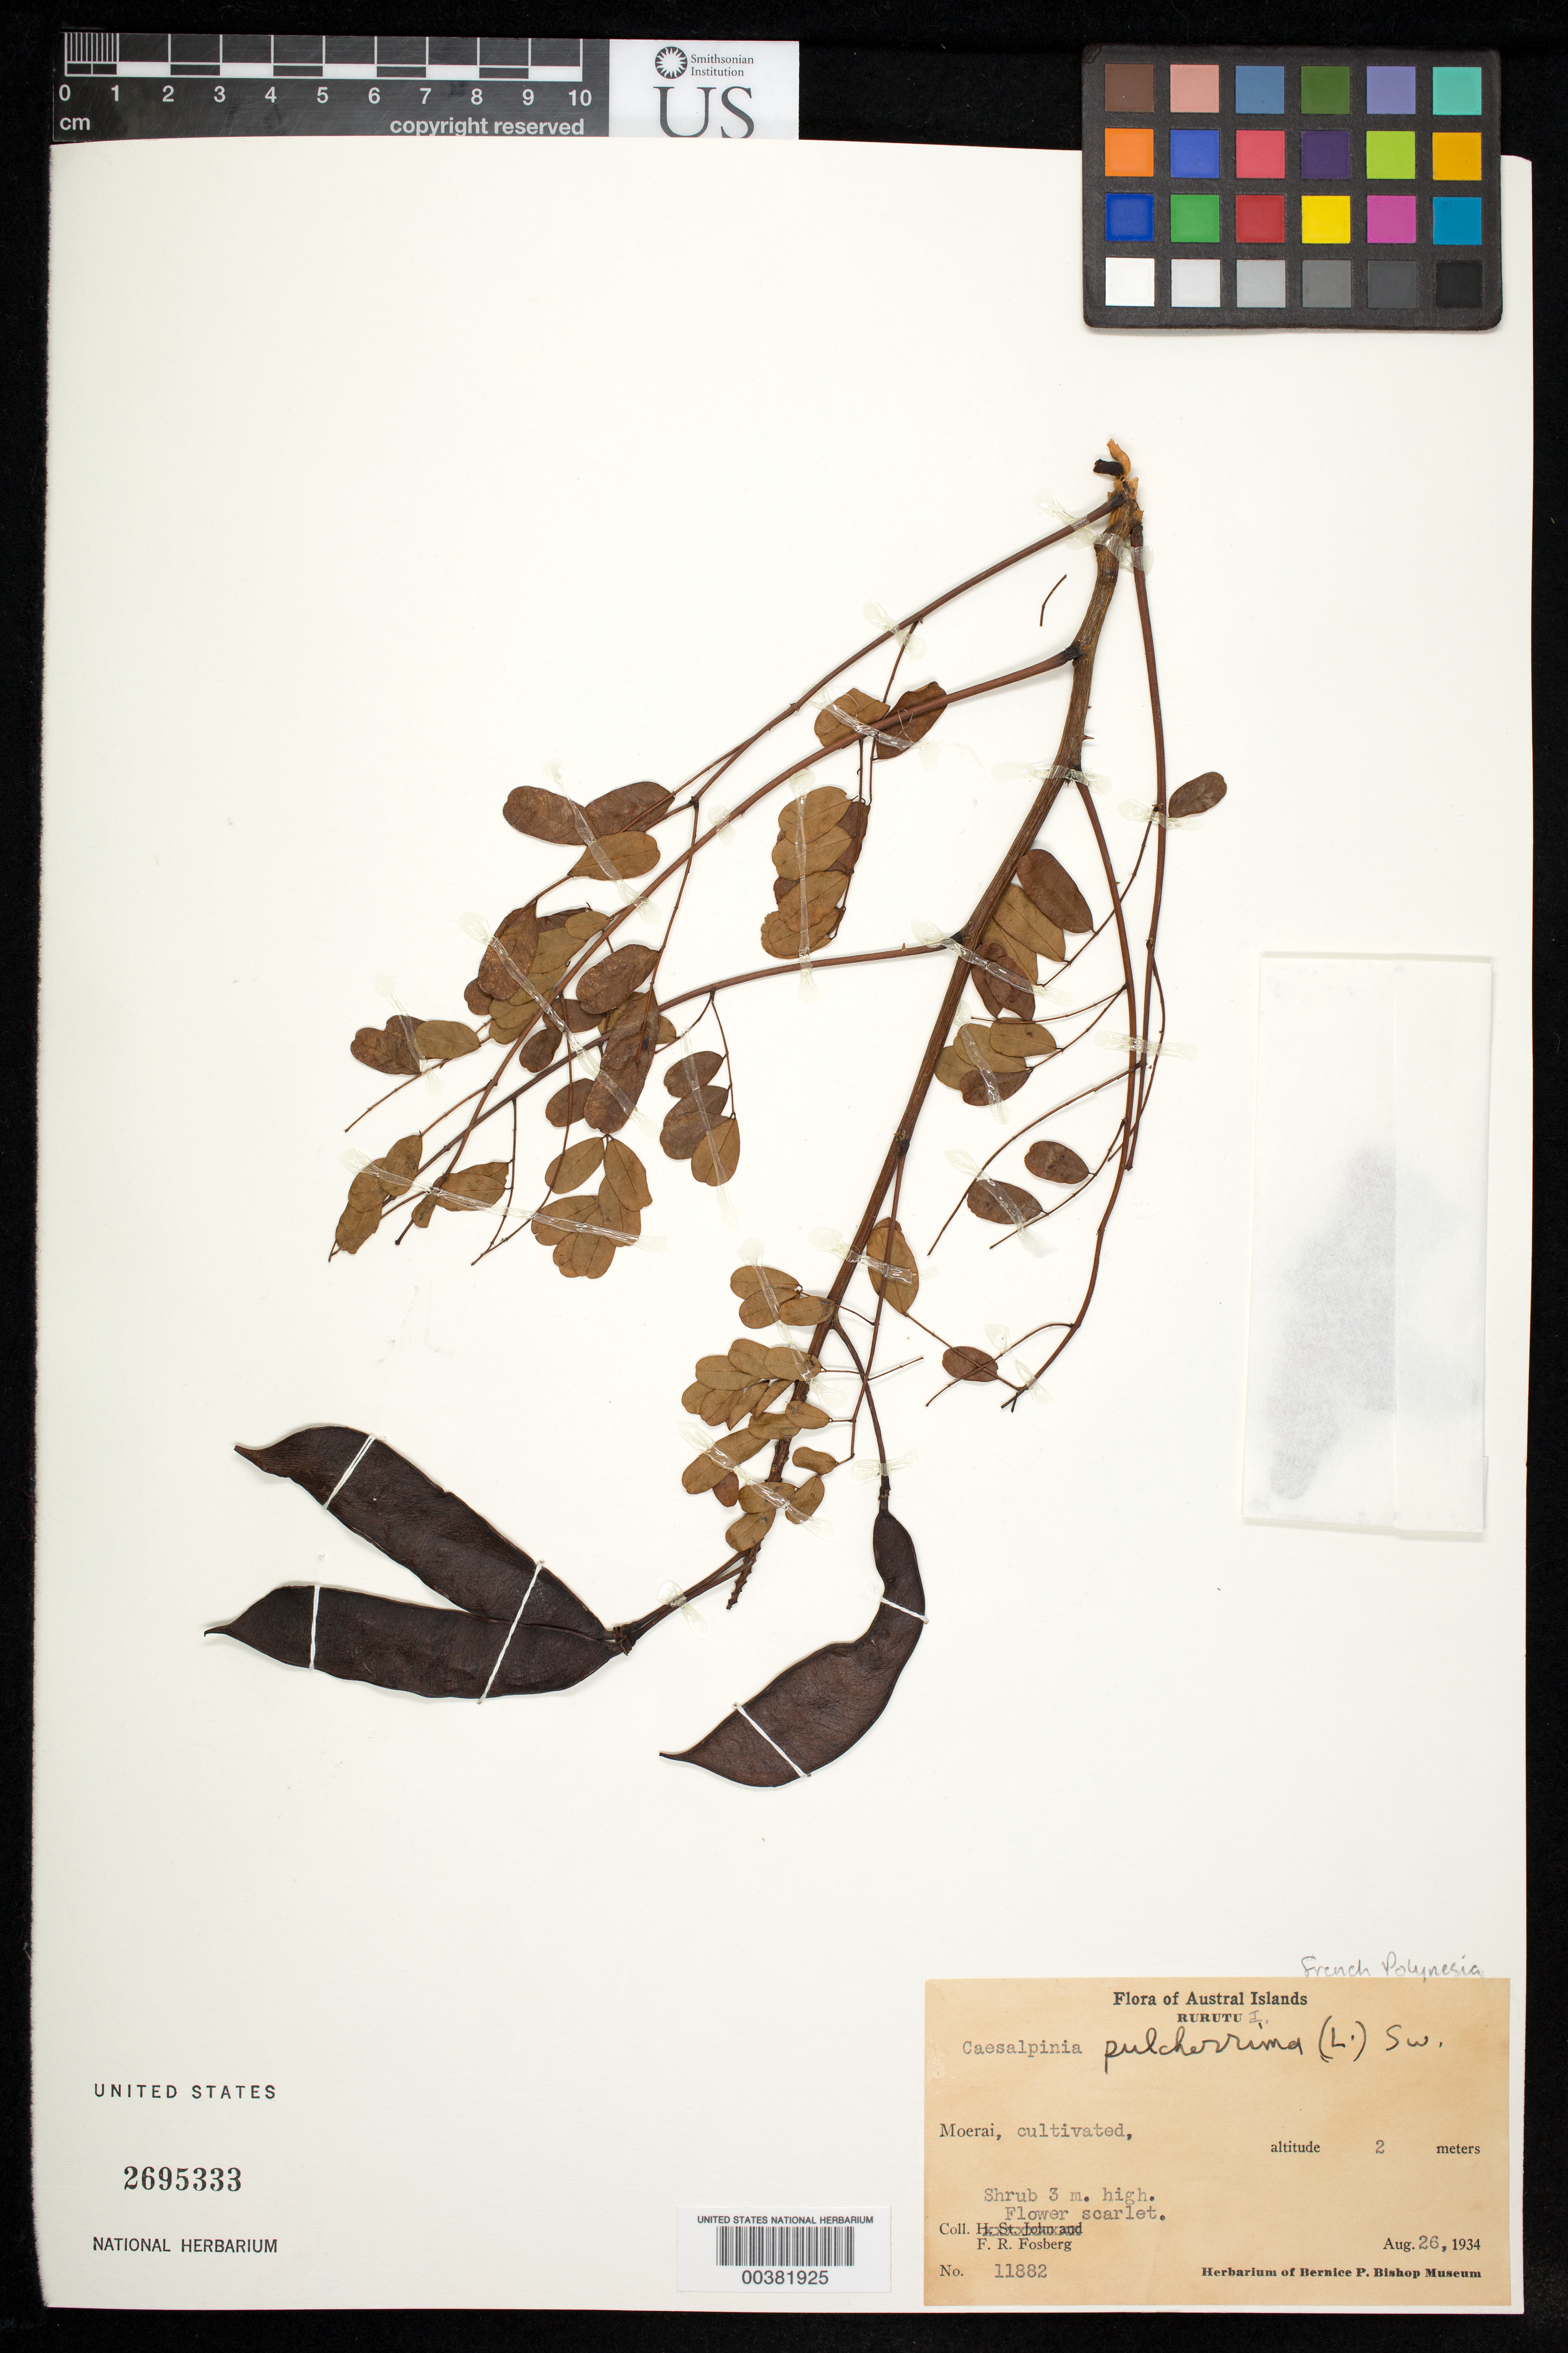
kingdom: Plantae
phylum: Tracheophyta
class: Magnoliopsida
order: Fabales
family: Fabaceae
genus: Caesalpinia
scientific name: Caesalpinia pulcherrima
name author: (L.) Sw.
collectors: F. R. Fosberg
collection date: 1946-08-19/1946-08-21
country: Micronesia, Federated States of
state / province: Kosrae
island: Lelu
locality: Lela (Lele) Harbor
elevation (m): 1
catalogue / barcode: US 2695333